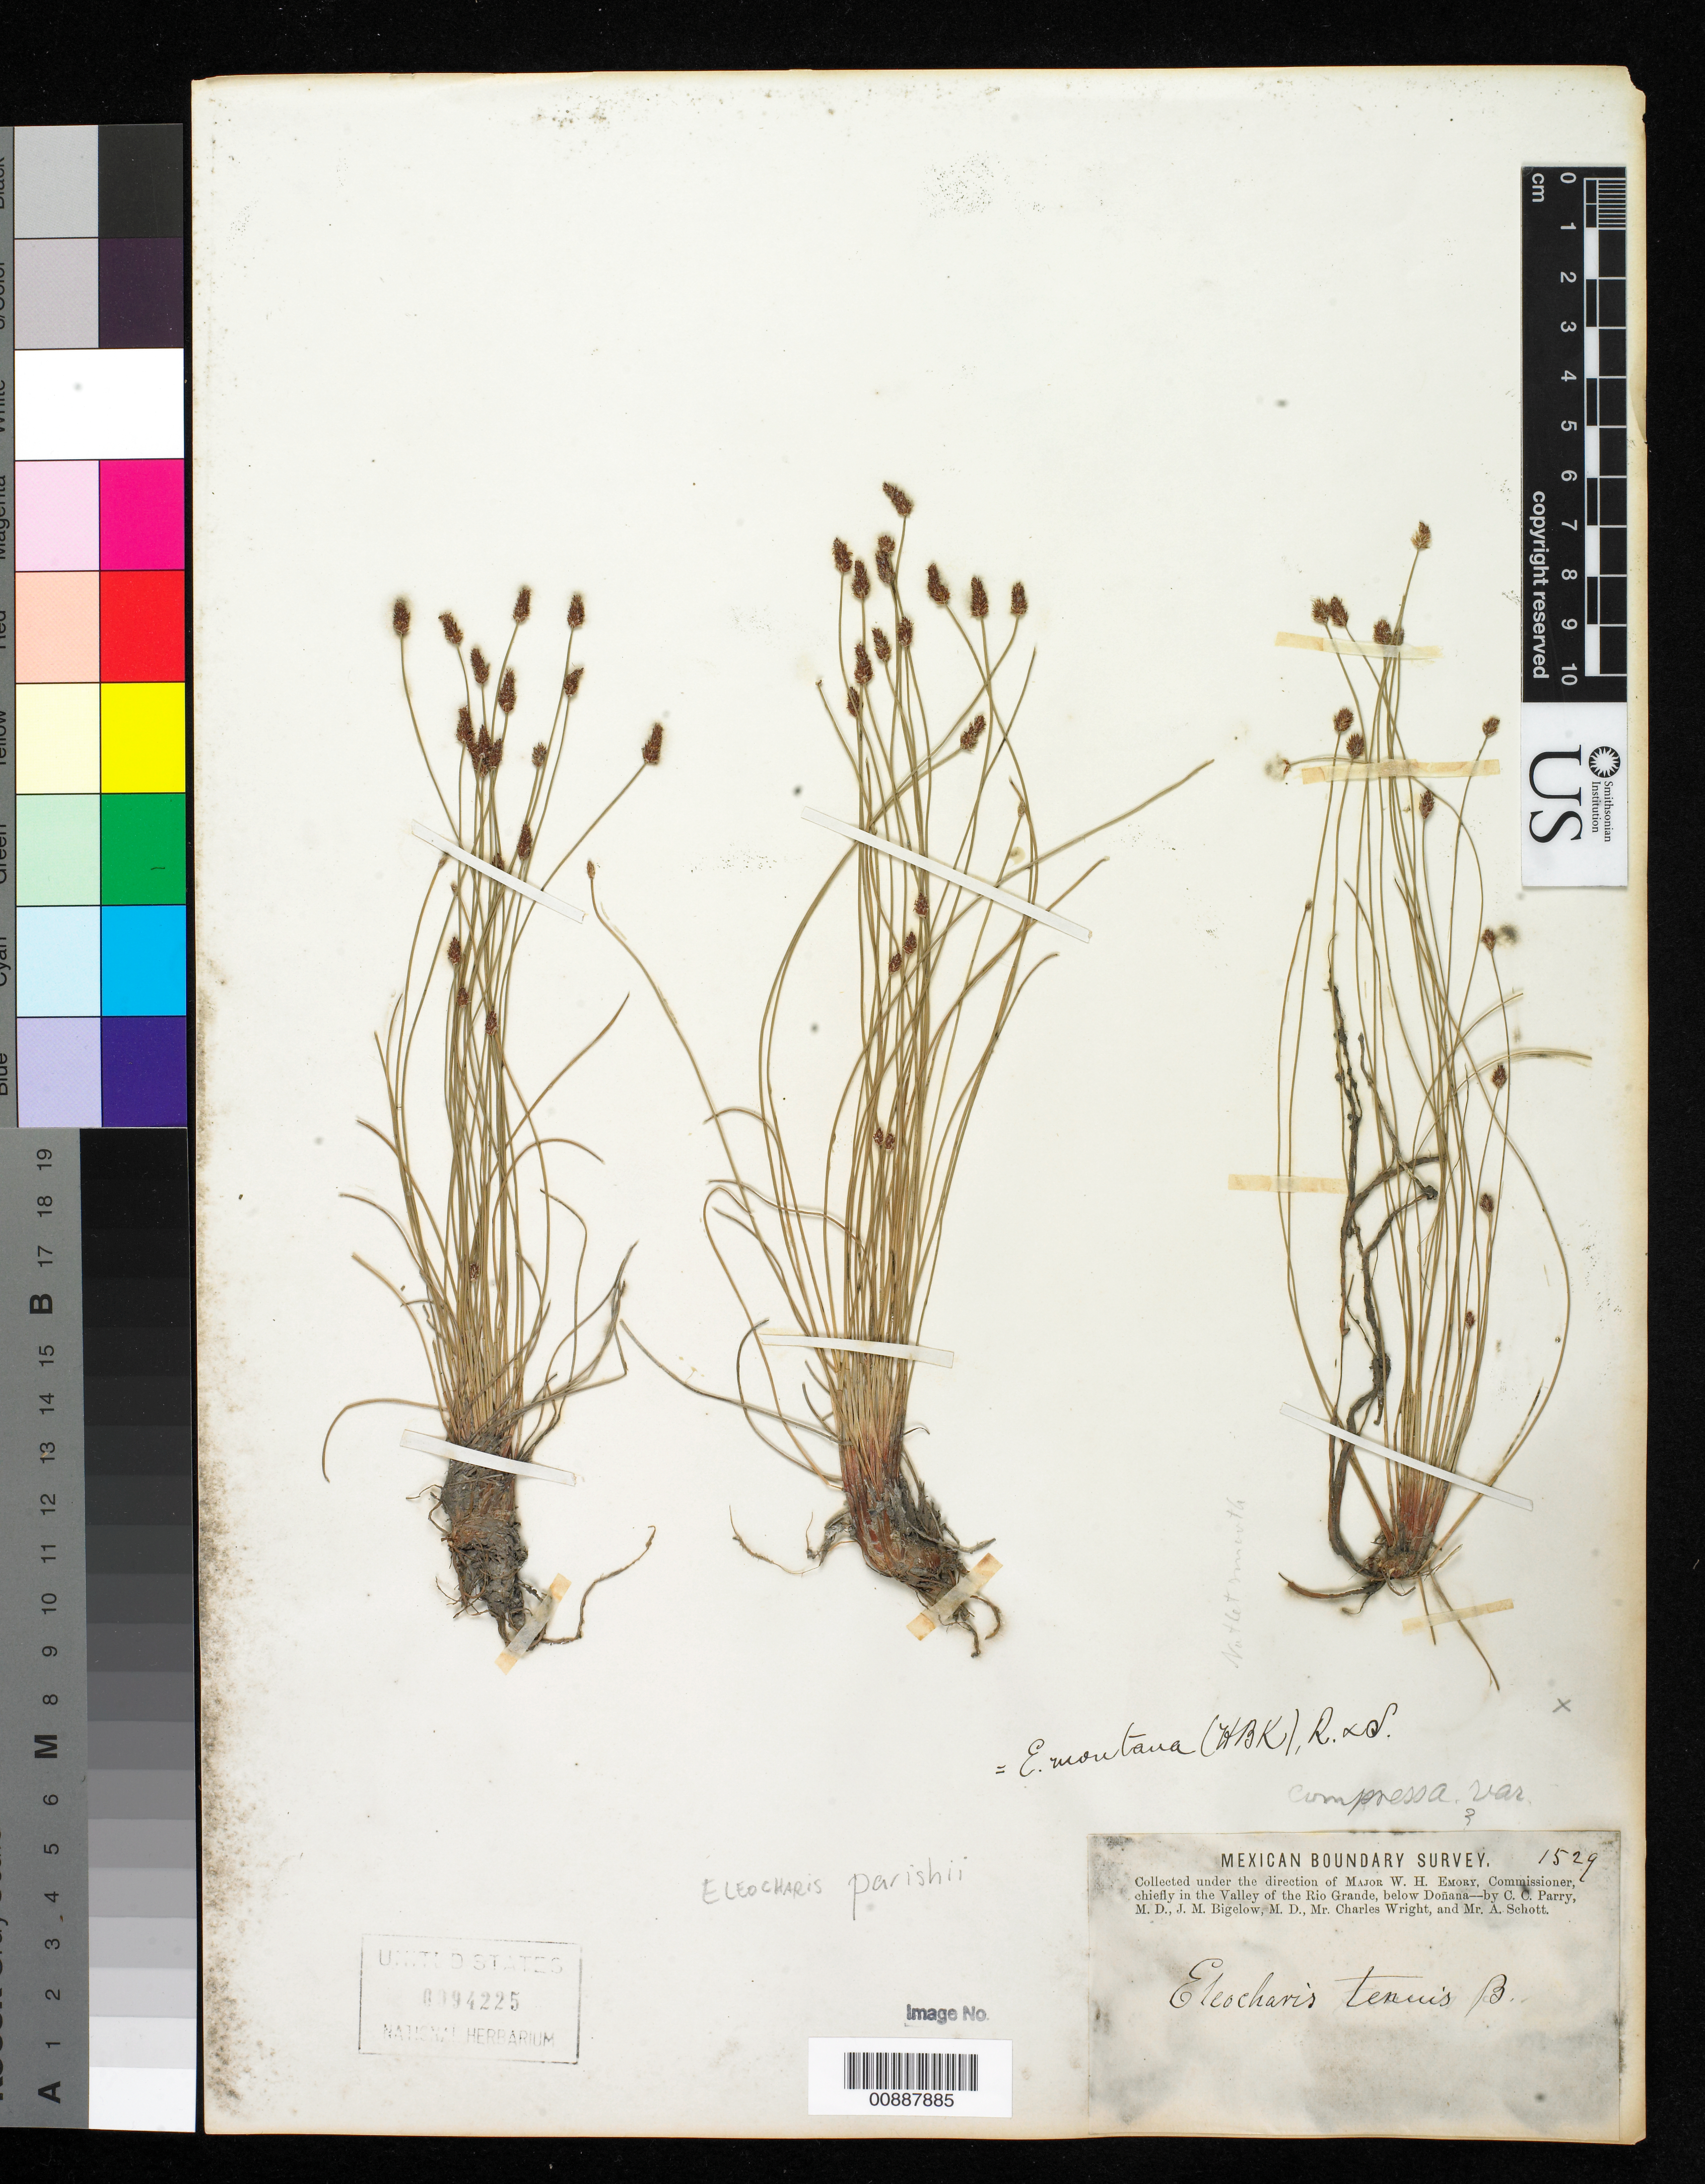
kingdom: Plantae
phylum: Tracheophyta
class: Liliopsida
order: Poales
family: Cyperaceae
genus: Eleocharis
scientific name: Eleocharis parishii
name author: Britton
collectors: C. C. Parry, J. M. Bigelow, C. Wright & A. C. V. Schott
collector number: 1529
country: United States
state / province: New Mexico / Texas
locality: Valley of the Rio Grande, below Doñana.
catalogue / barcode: US 94225